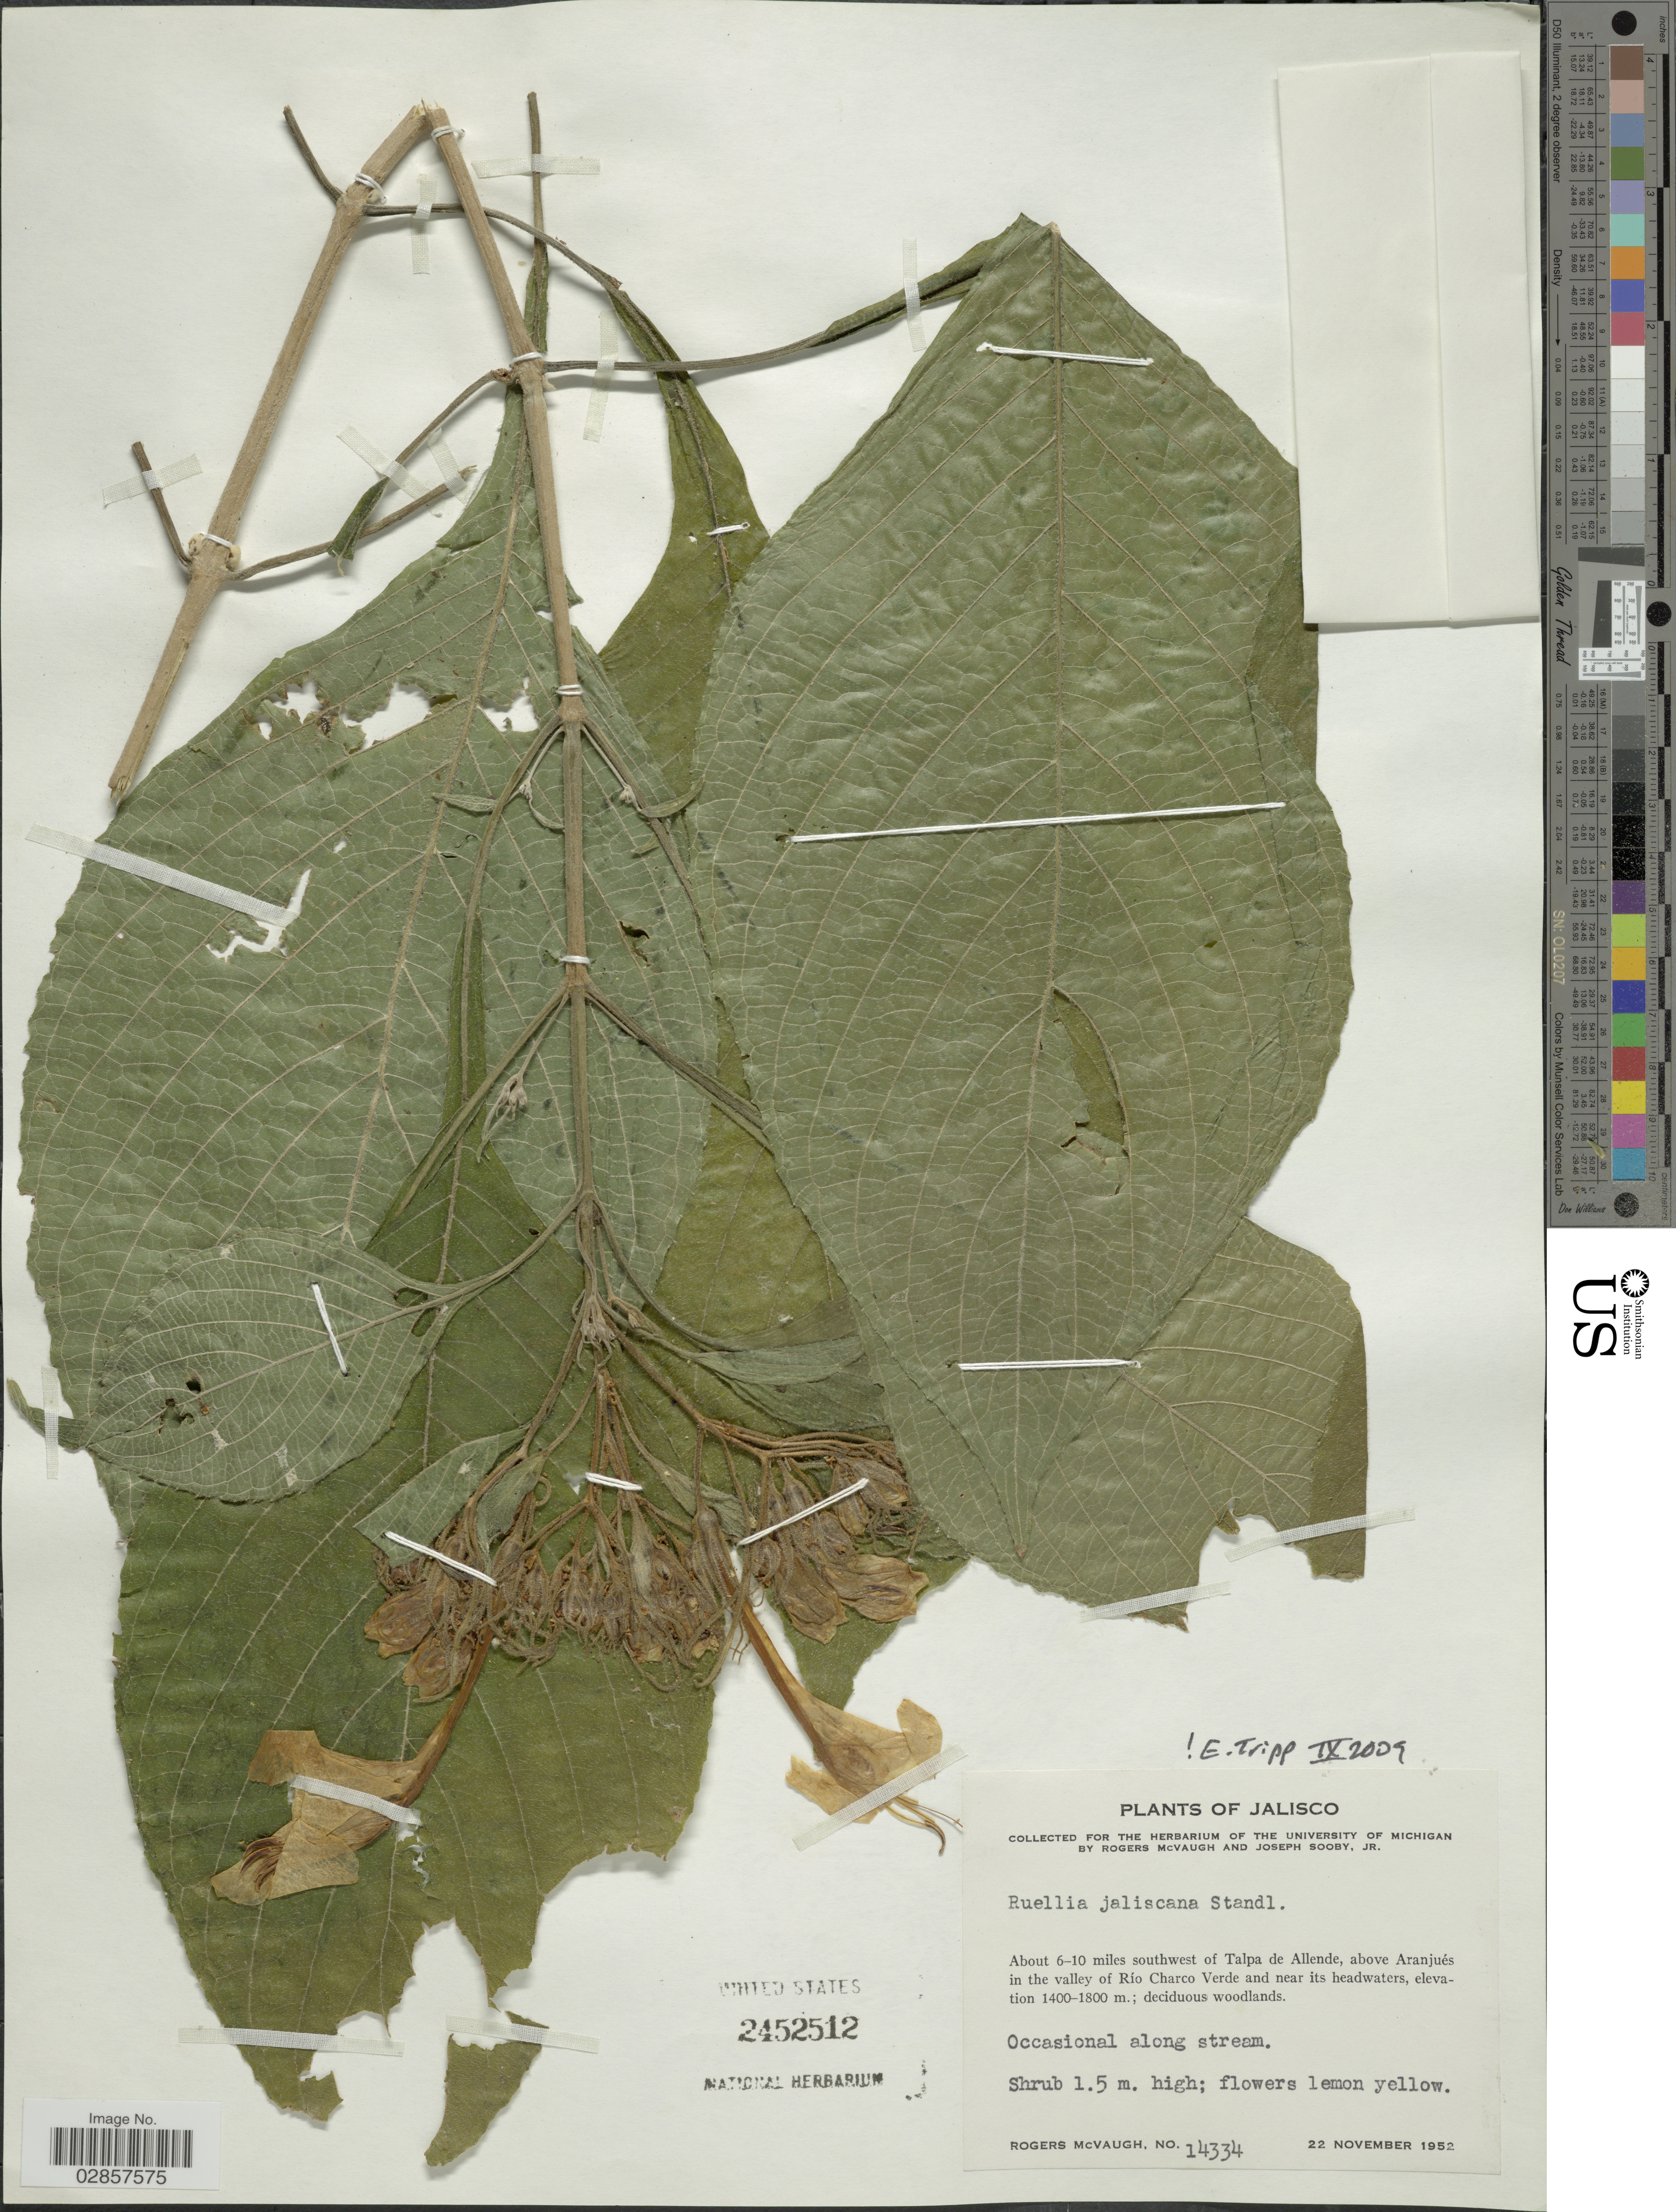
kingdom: Plantae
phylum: Tracheophyta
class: Magnoliopsida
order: Lamiales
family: Acanthaceae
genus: Ruellia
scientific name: Ruellia jaliscana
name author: Standl.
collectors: R. McVaugh & J. Sooby Jr.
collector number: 14334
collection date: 1952-11-22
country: Mexico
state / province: Jalisco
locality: About 6-10 miles southwest of Talpa de Allende, above Aranjués in the valley of Río Charco Verde and near its headwaters.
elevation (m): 1400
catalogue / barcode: US 2452512